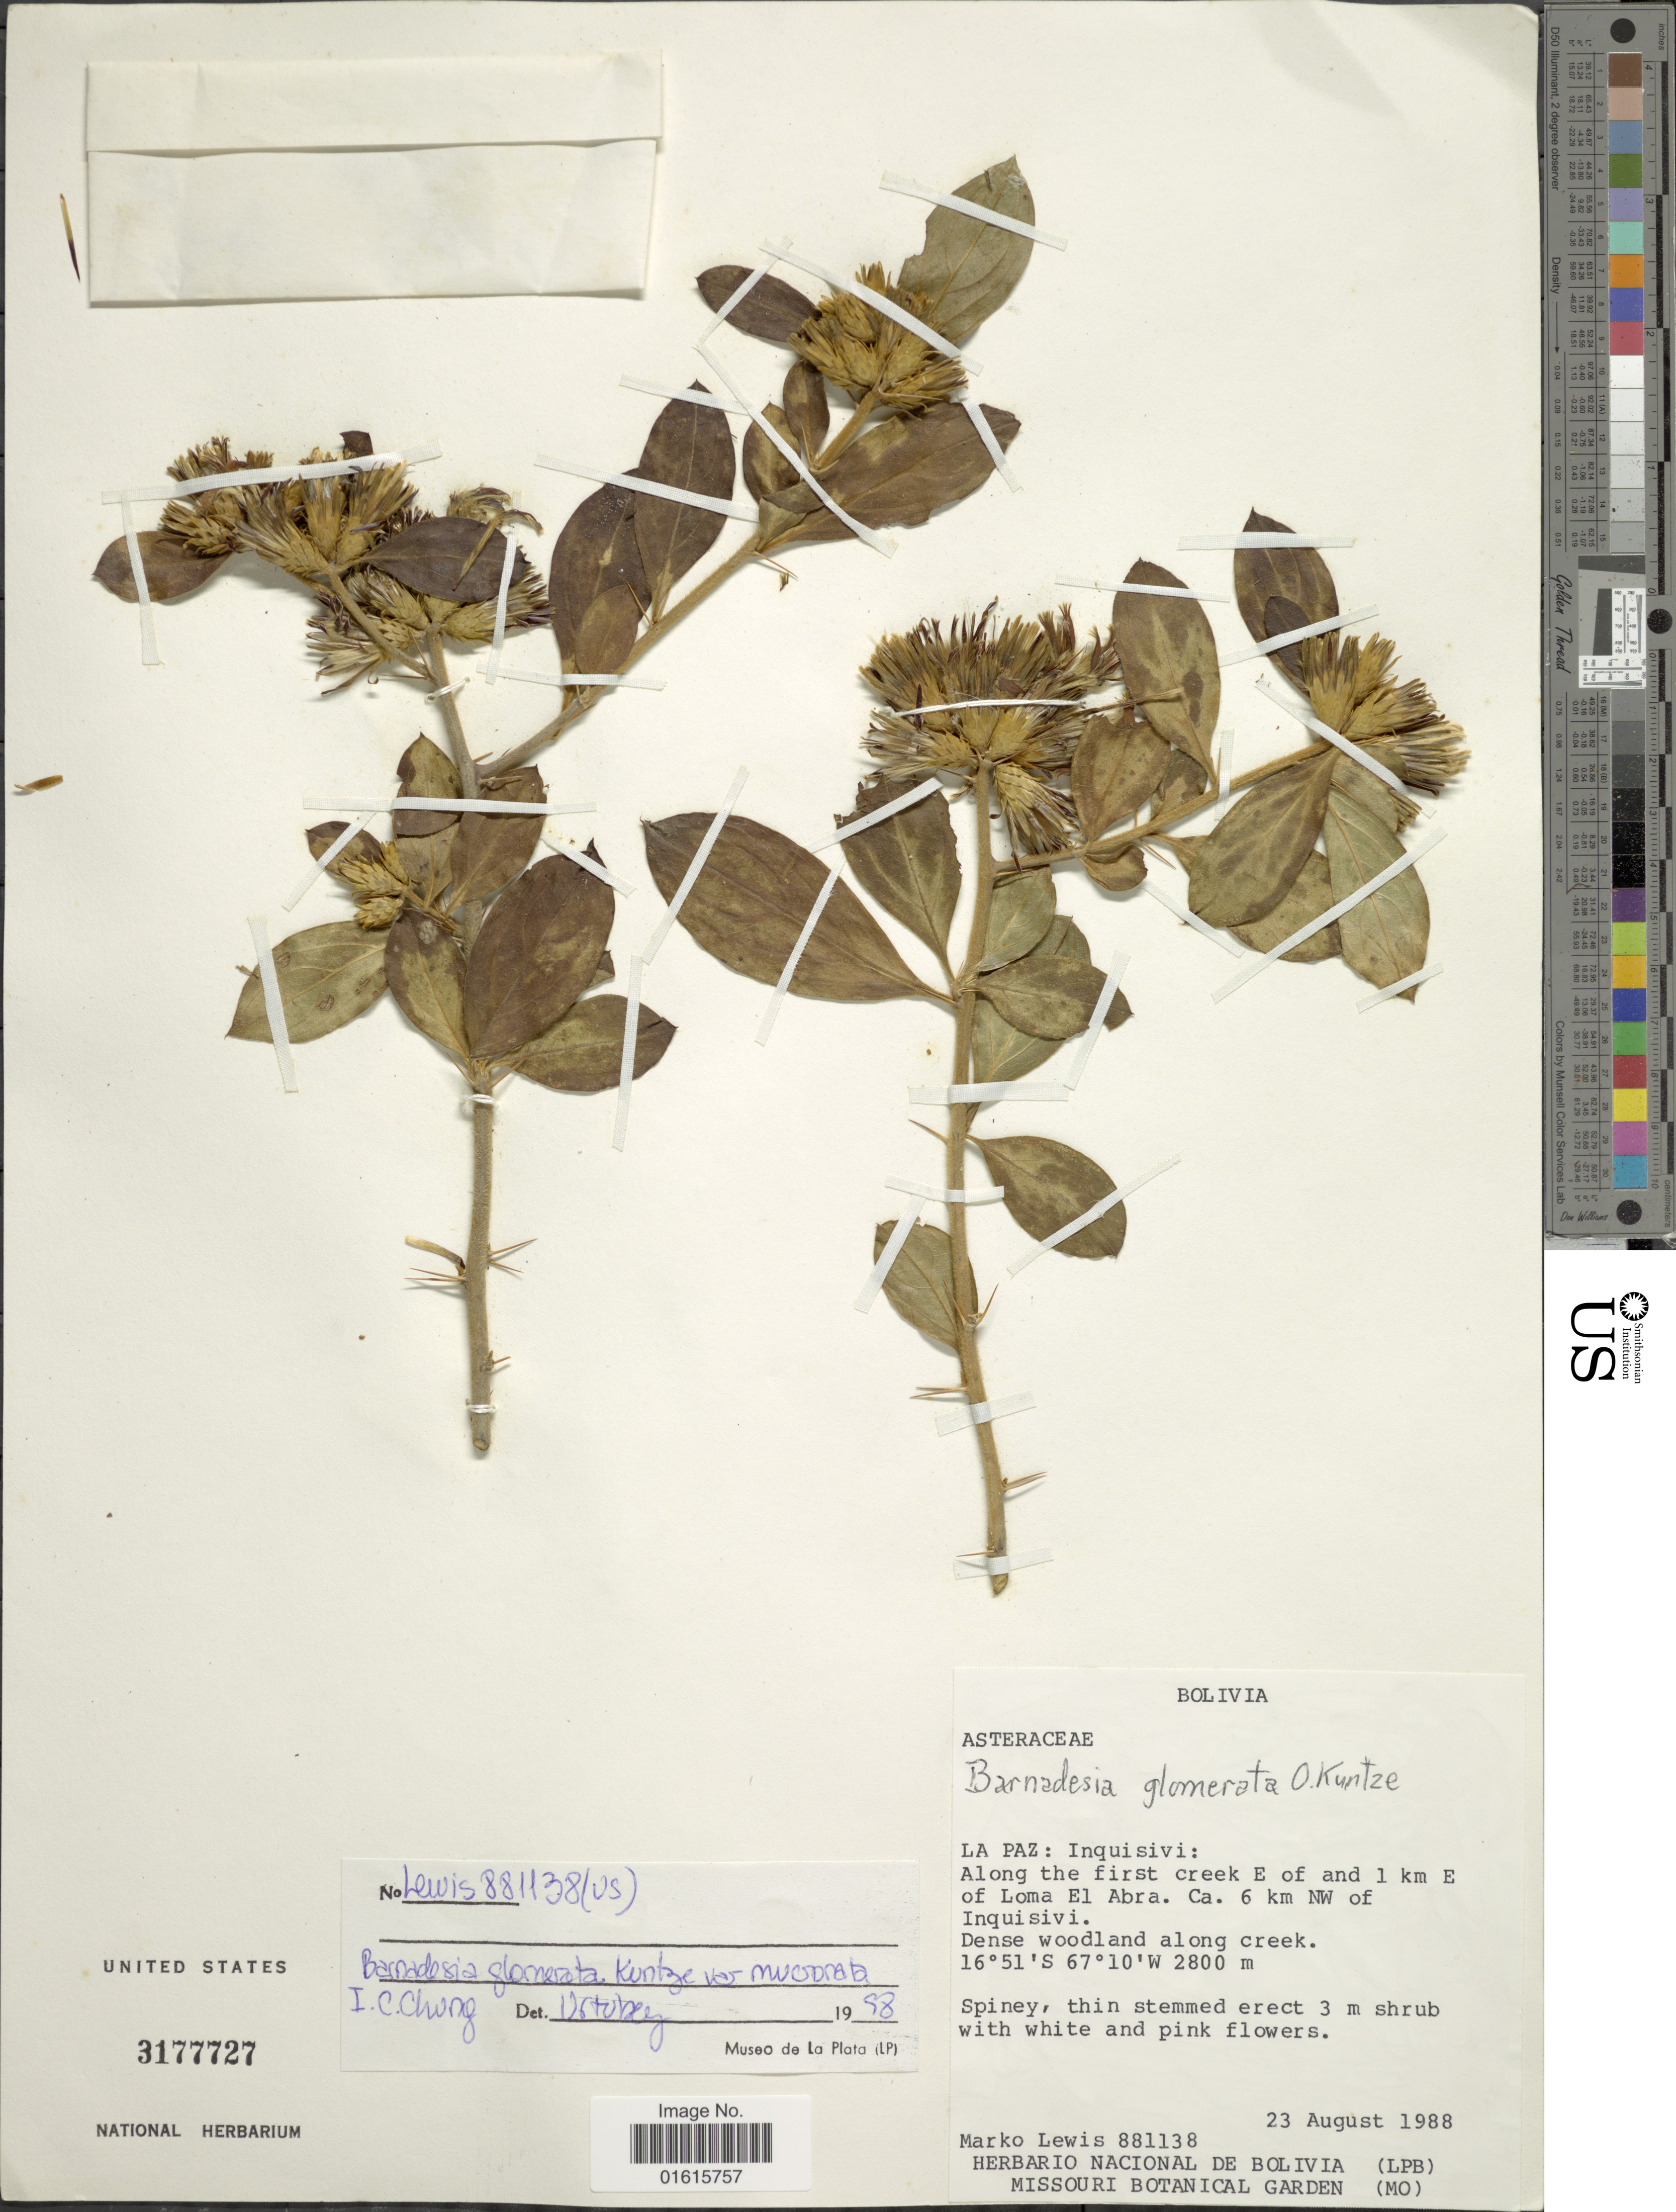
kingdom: Plantae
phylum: Tracheophyta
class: Magnoliopsida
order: Asterales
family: Asteraceae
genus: Barnadesia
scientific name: Barnadesia glomerata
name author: Kuntze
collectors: M. A. Lewis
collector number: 881138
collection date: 1988-08-23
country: Bolivia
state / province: La Paz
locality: Inquisivi: Along the first creek E of and 1 km E of Loma El Abra. ca. 6 km NW of Inquisivi, Dense woodland along creek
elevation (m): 2800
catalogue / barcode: US 3177727